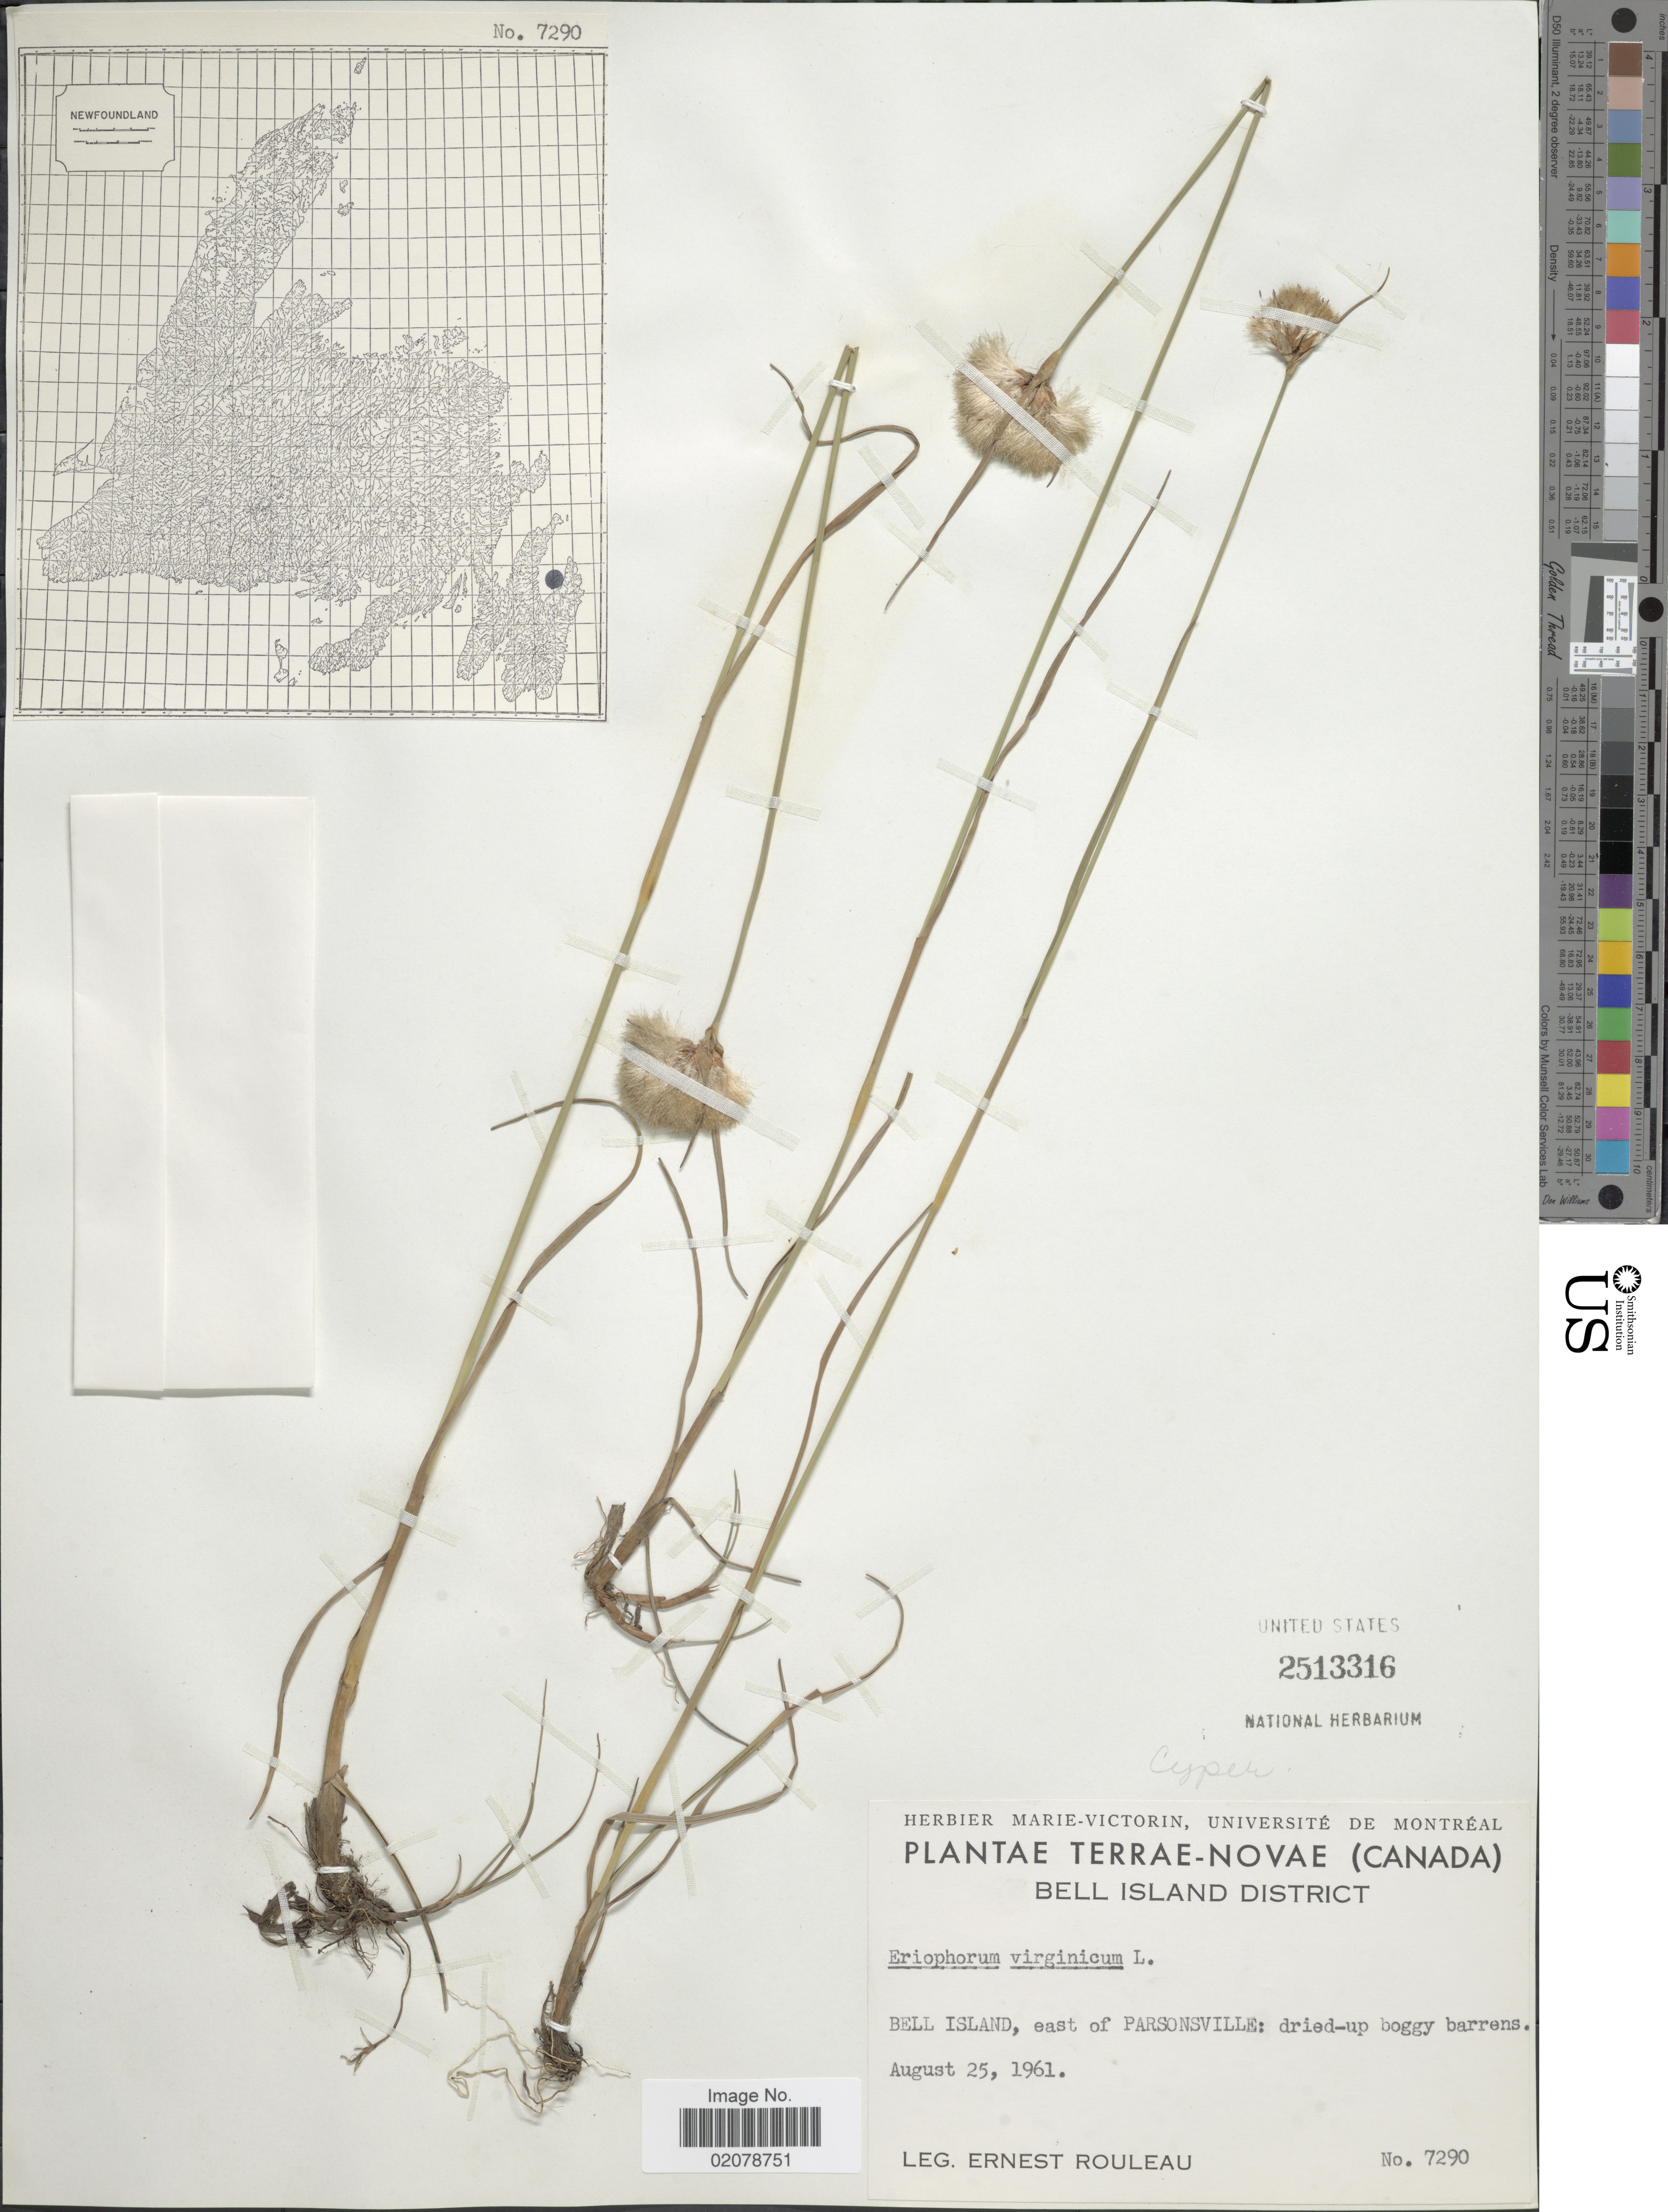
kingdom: Plantae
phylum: Tracheophyta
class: Liliopsida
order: Poales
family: Cyperaceae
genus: Eriophorum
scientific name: Eriophorum virginicum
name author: L.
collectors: E. Rouleau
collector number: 7290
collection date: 1961-08-25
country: Canada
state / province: Newfoundland and Labrador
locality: Terrae-Novae. Bell Island District. Bell Island, east of Parsonsville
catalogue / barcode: US 2513316